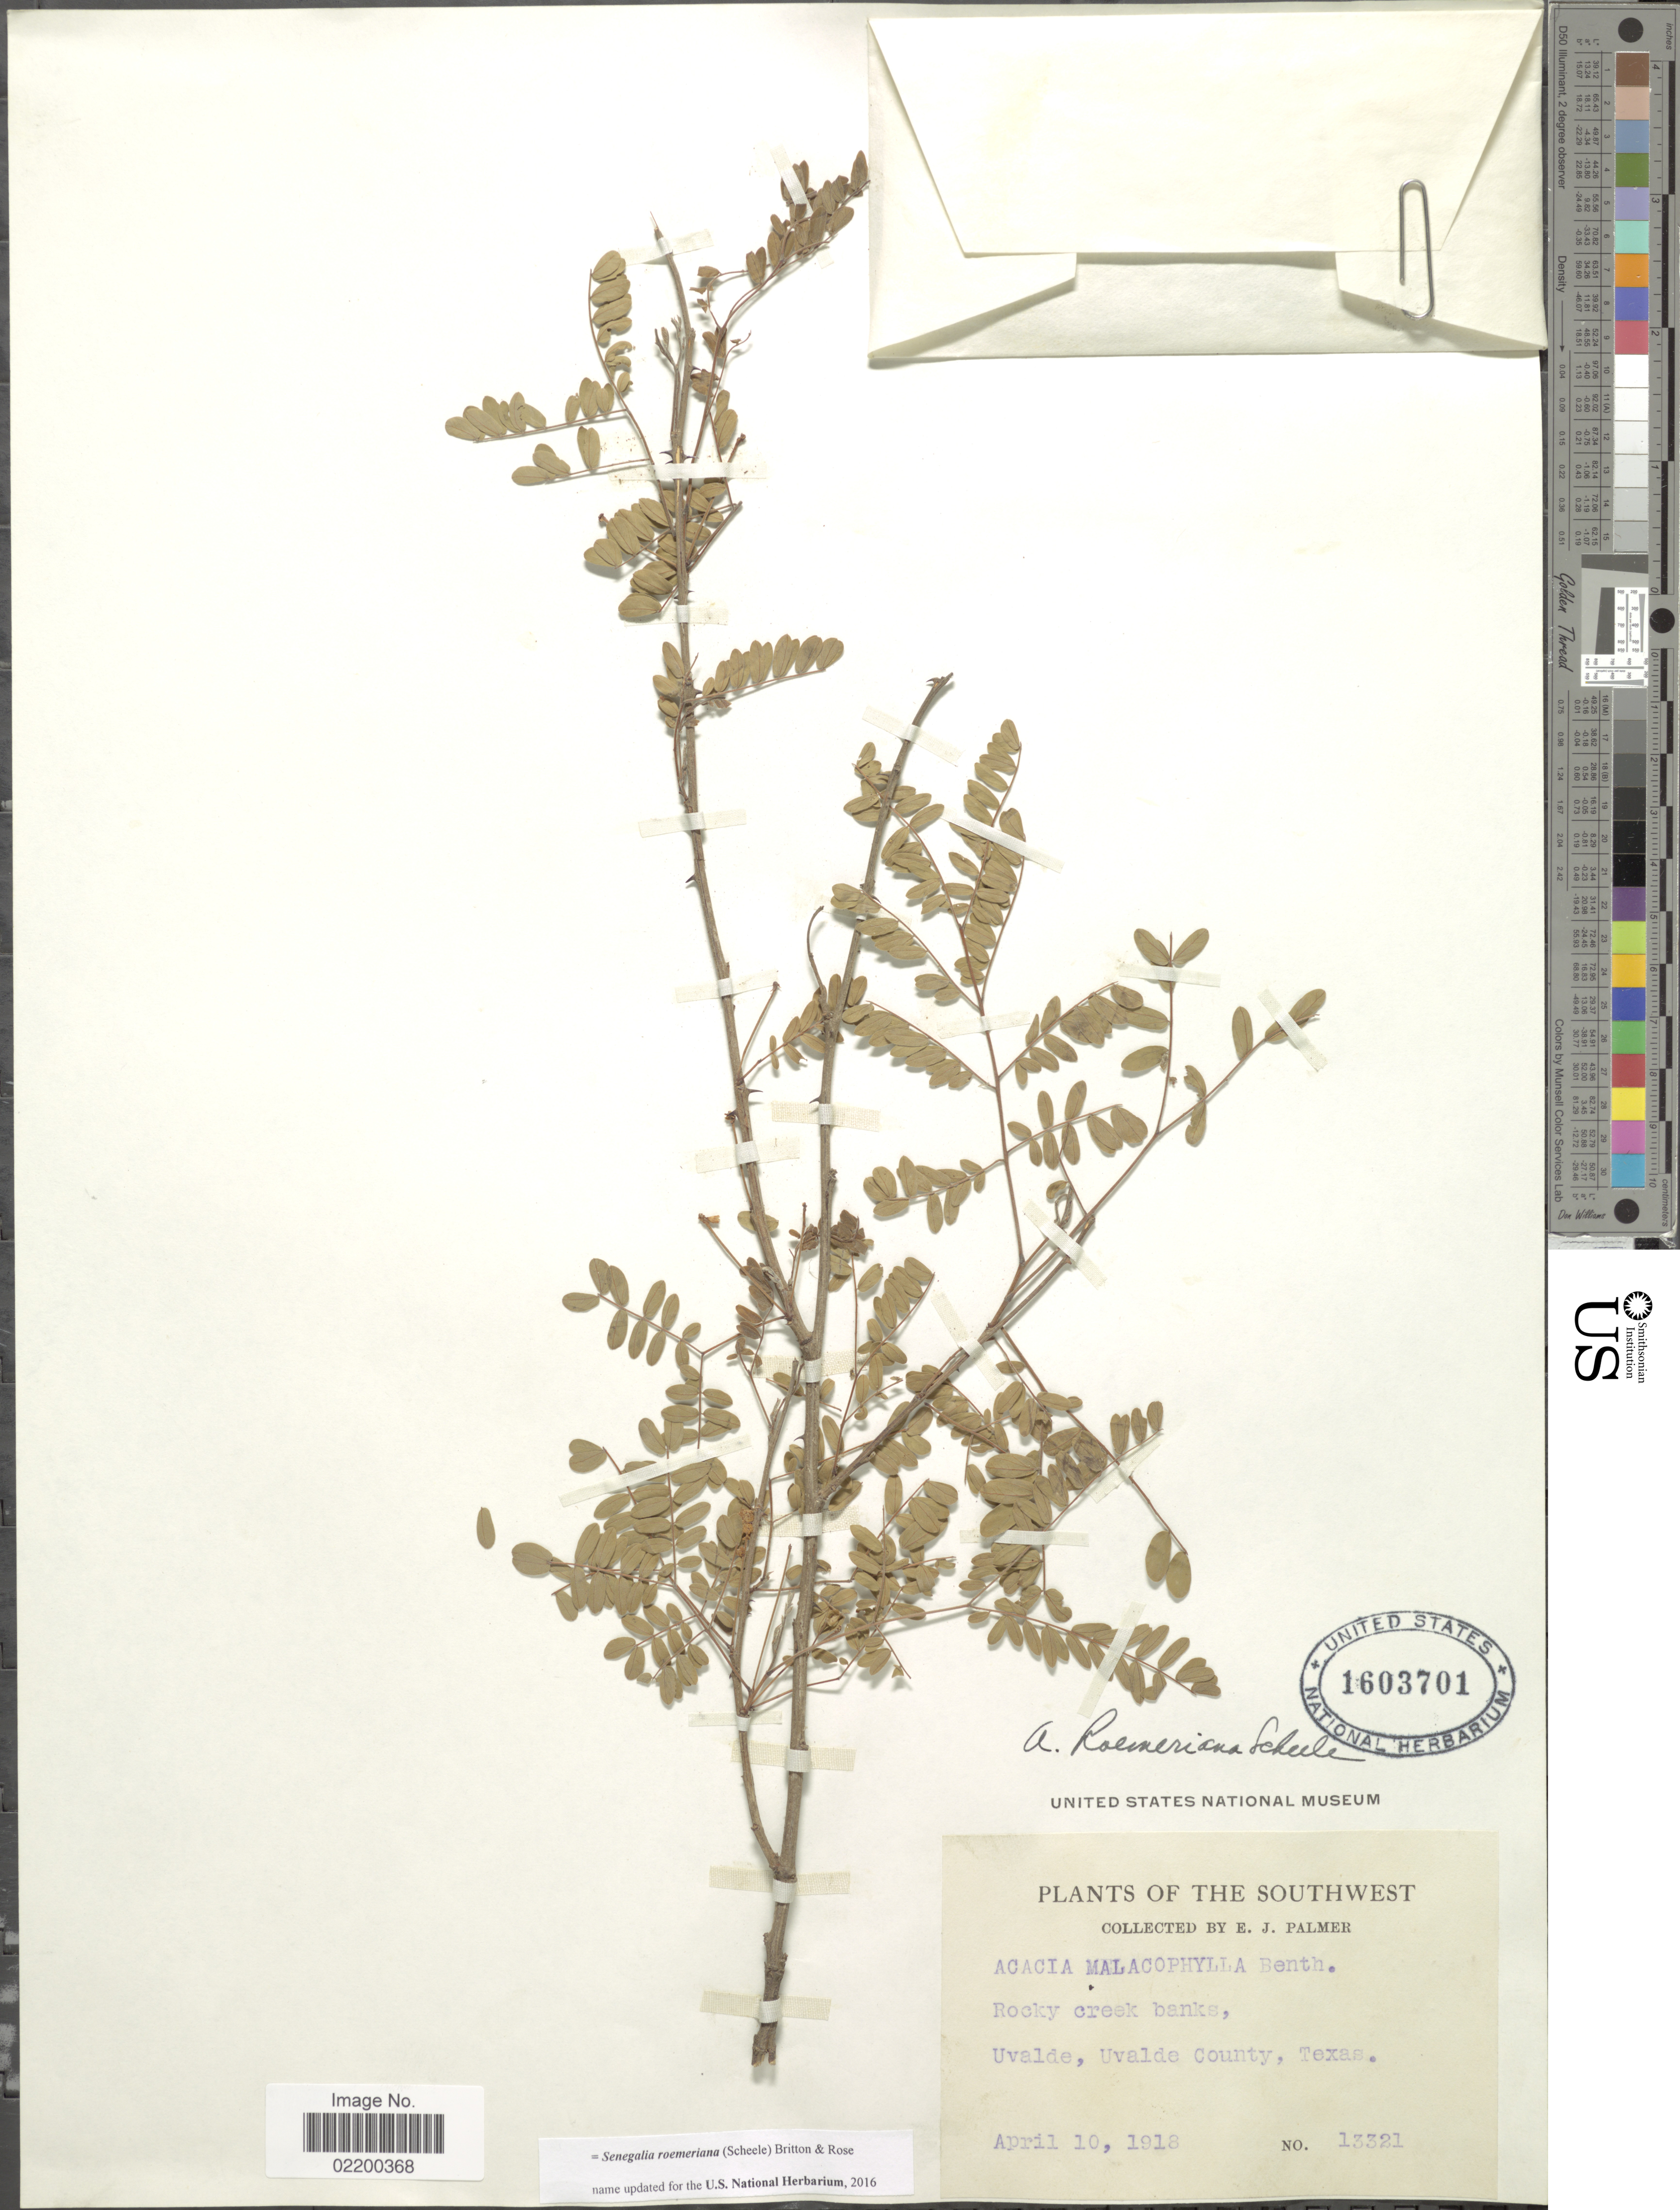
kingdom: Plantae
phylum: Tracheophyta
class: Magnoliopsida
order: Fabales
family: Fabaceae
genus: Senegalia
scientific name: Senegalia roemeriana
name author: (Scheele) Britton & Rose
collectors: E. J. Palmer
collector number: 13321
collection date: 1918-04-10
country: United States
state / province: Texas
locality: The Southwest, Rocky creek banks, Uvalde, Uvalde County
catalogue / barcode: US 1603701